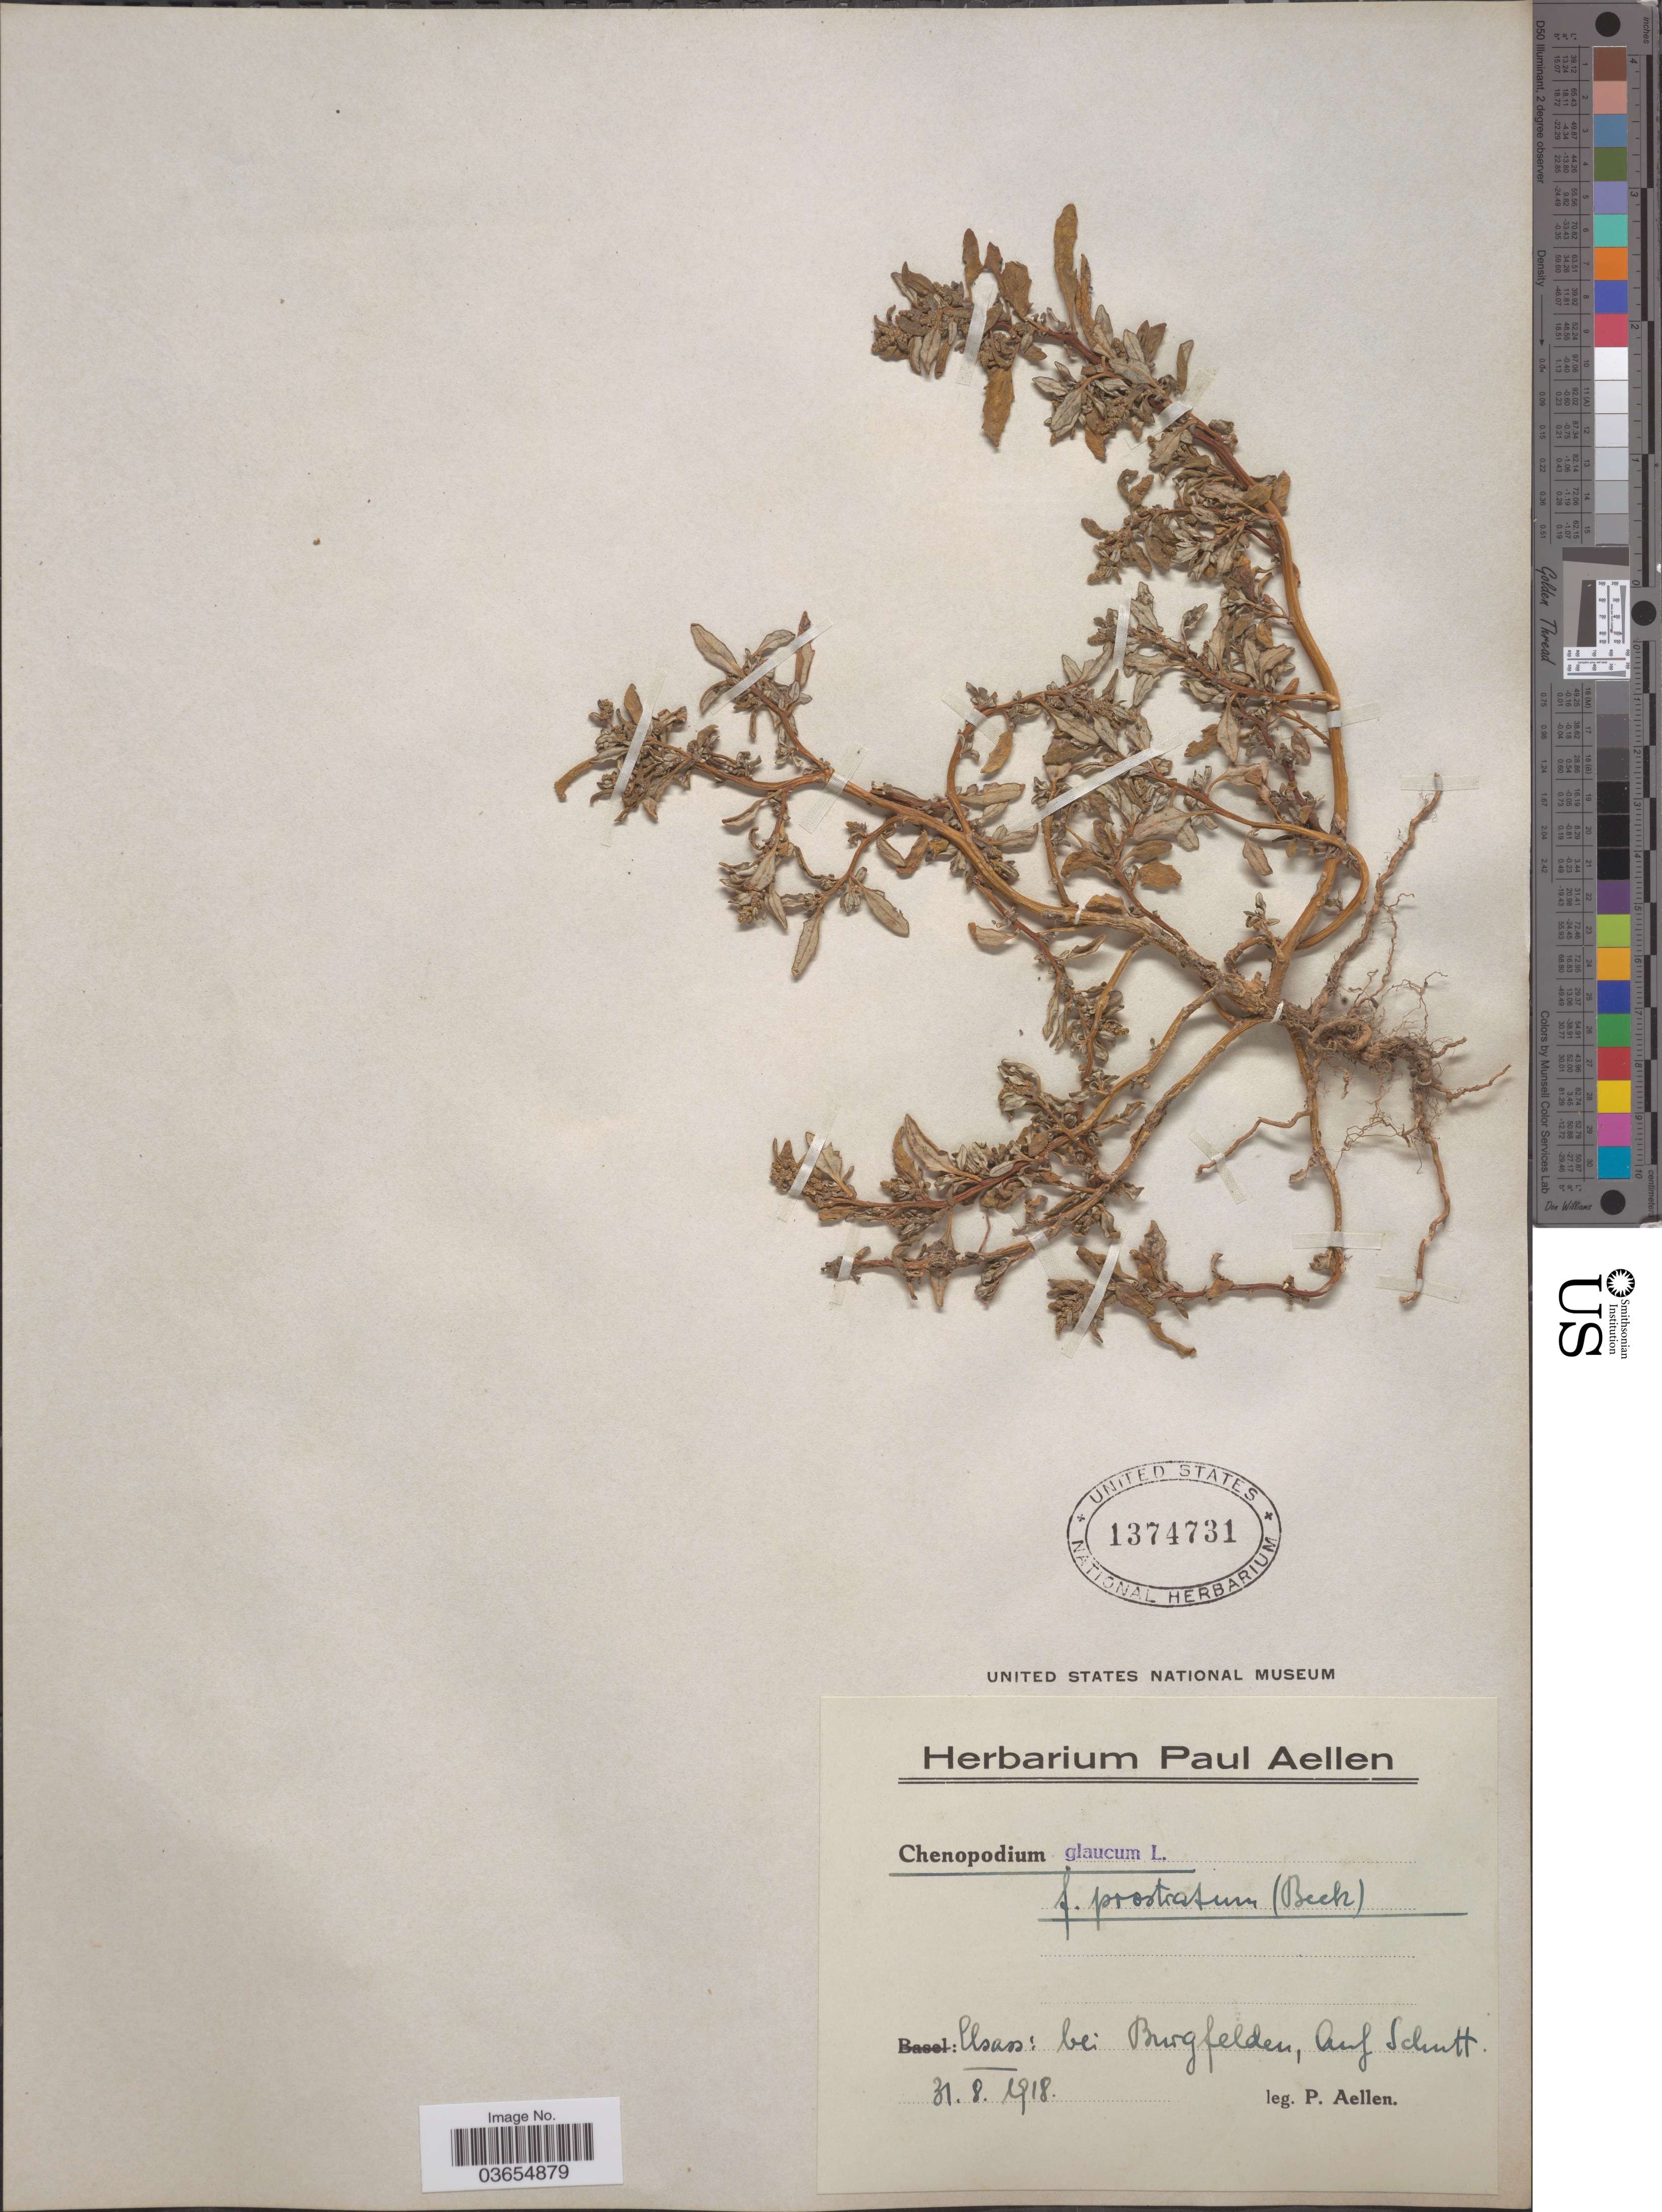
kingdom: Plantae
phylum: Tracheophyta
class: Magnoliopsida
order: Caryophyllales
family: Amaranthaceae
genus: Chenopodium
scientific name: Chenopodium glaucum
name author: L.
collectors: P. Aellen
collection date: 1918-08-31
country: France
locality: Elsass: bei Burgfelden, Auf Schutt.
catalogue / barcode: US 1374731